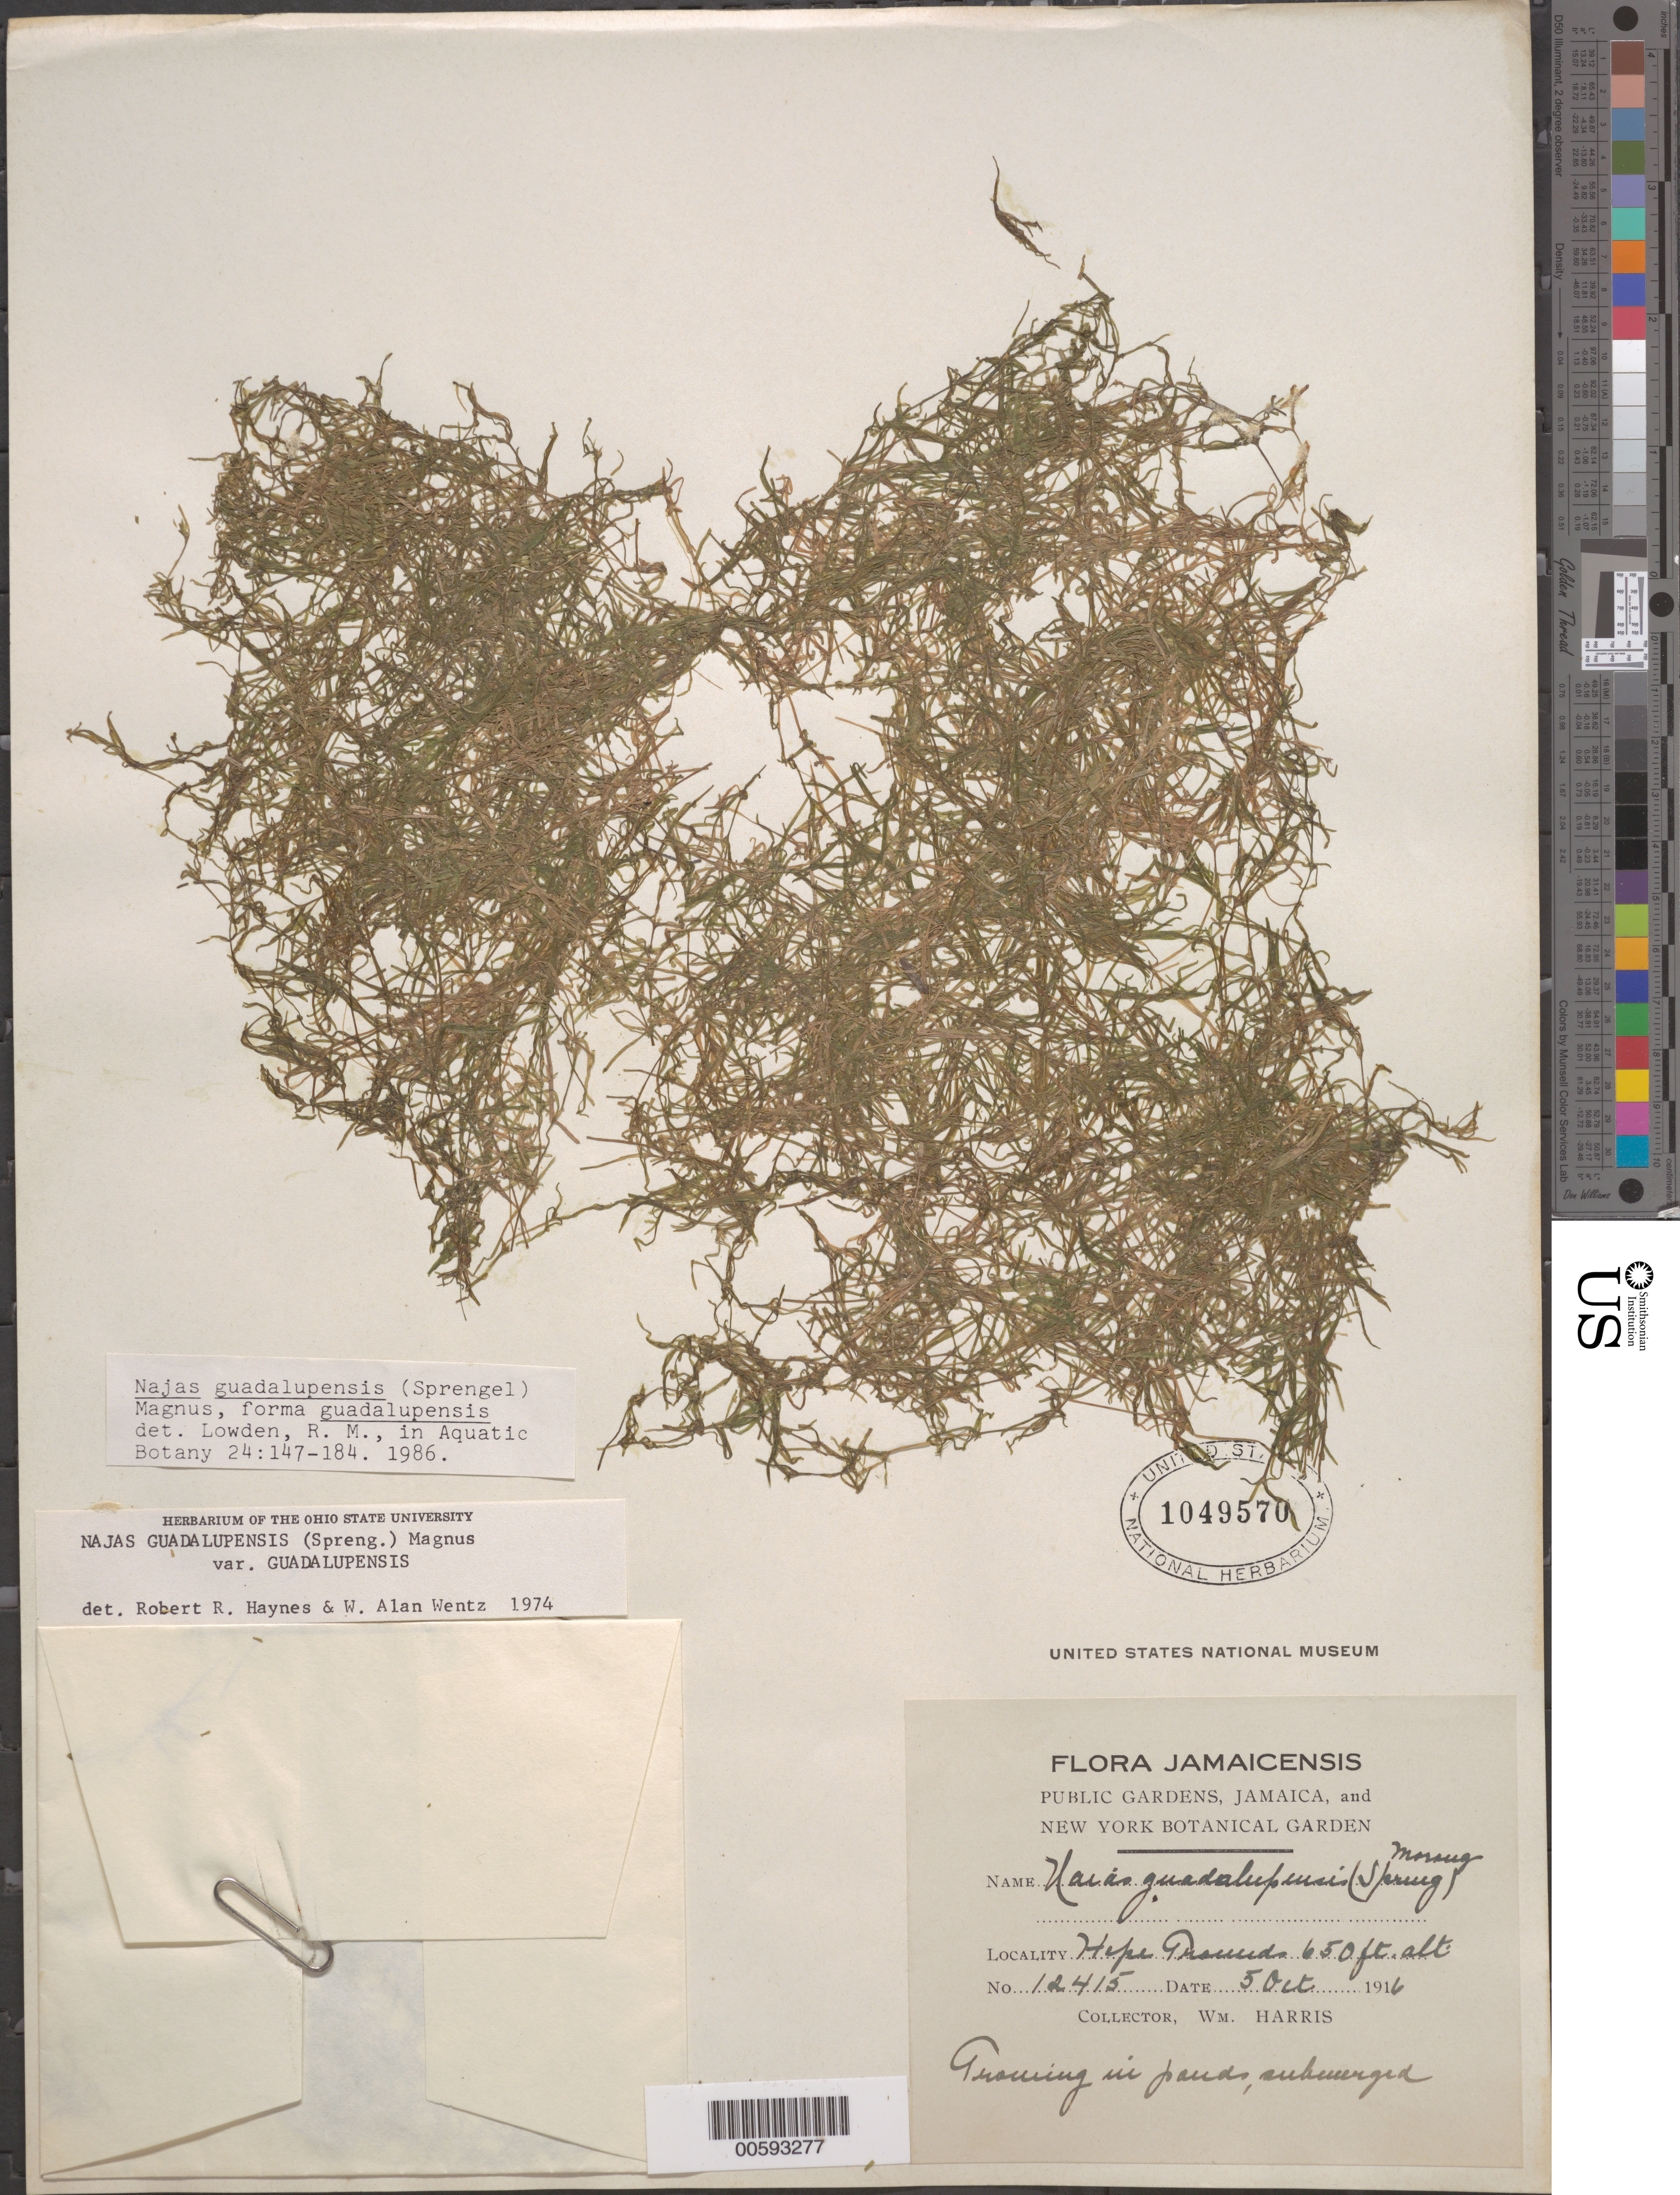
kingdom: Plantae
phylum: Tracheophyta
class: Liliopsida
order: Alismatales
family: Hydrocharitaceae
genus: Najas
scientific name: Najas guadalupensis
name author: (Spreng.) Magnus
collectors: W. H. Harris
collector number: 12415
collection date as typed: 05 Oct 1916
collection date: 1916-10-05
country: Jamaica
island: Greater Antilles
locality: Hope Grounds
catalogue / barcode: US 1049570